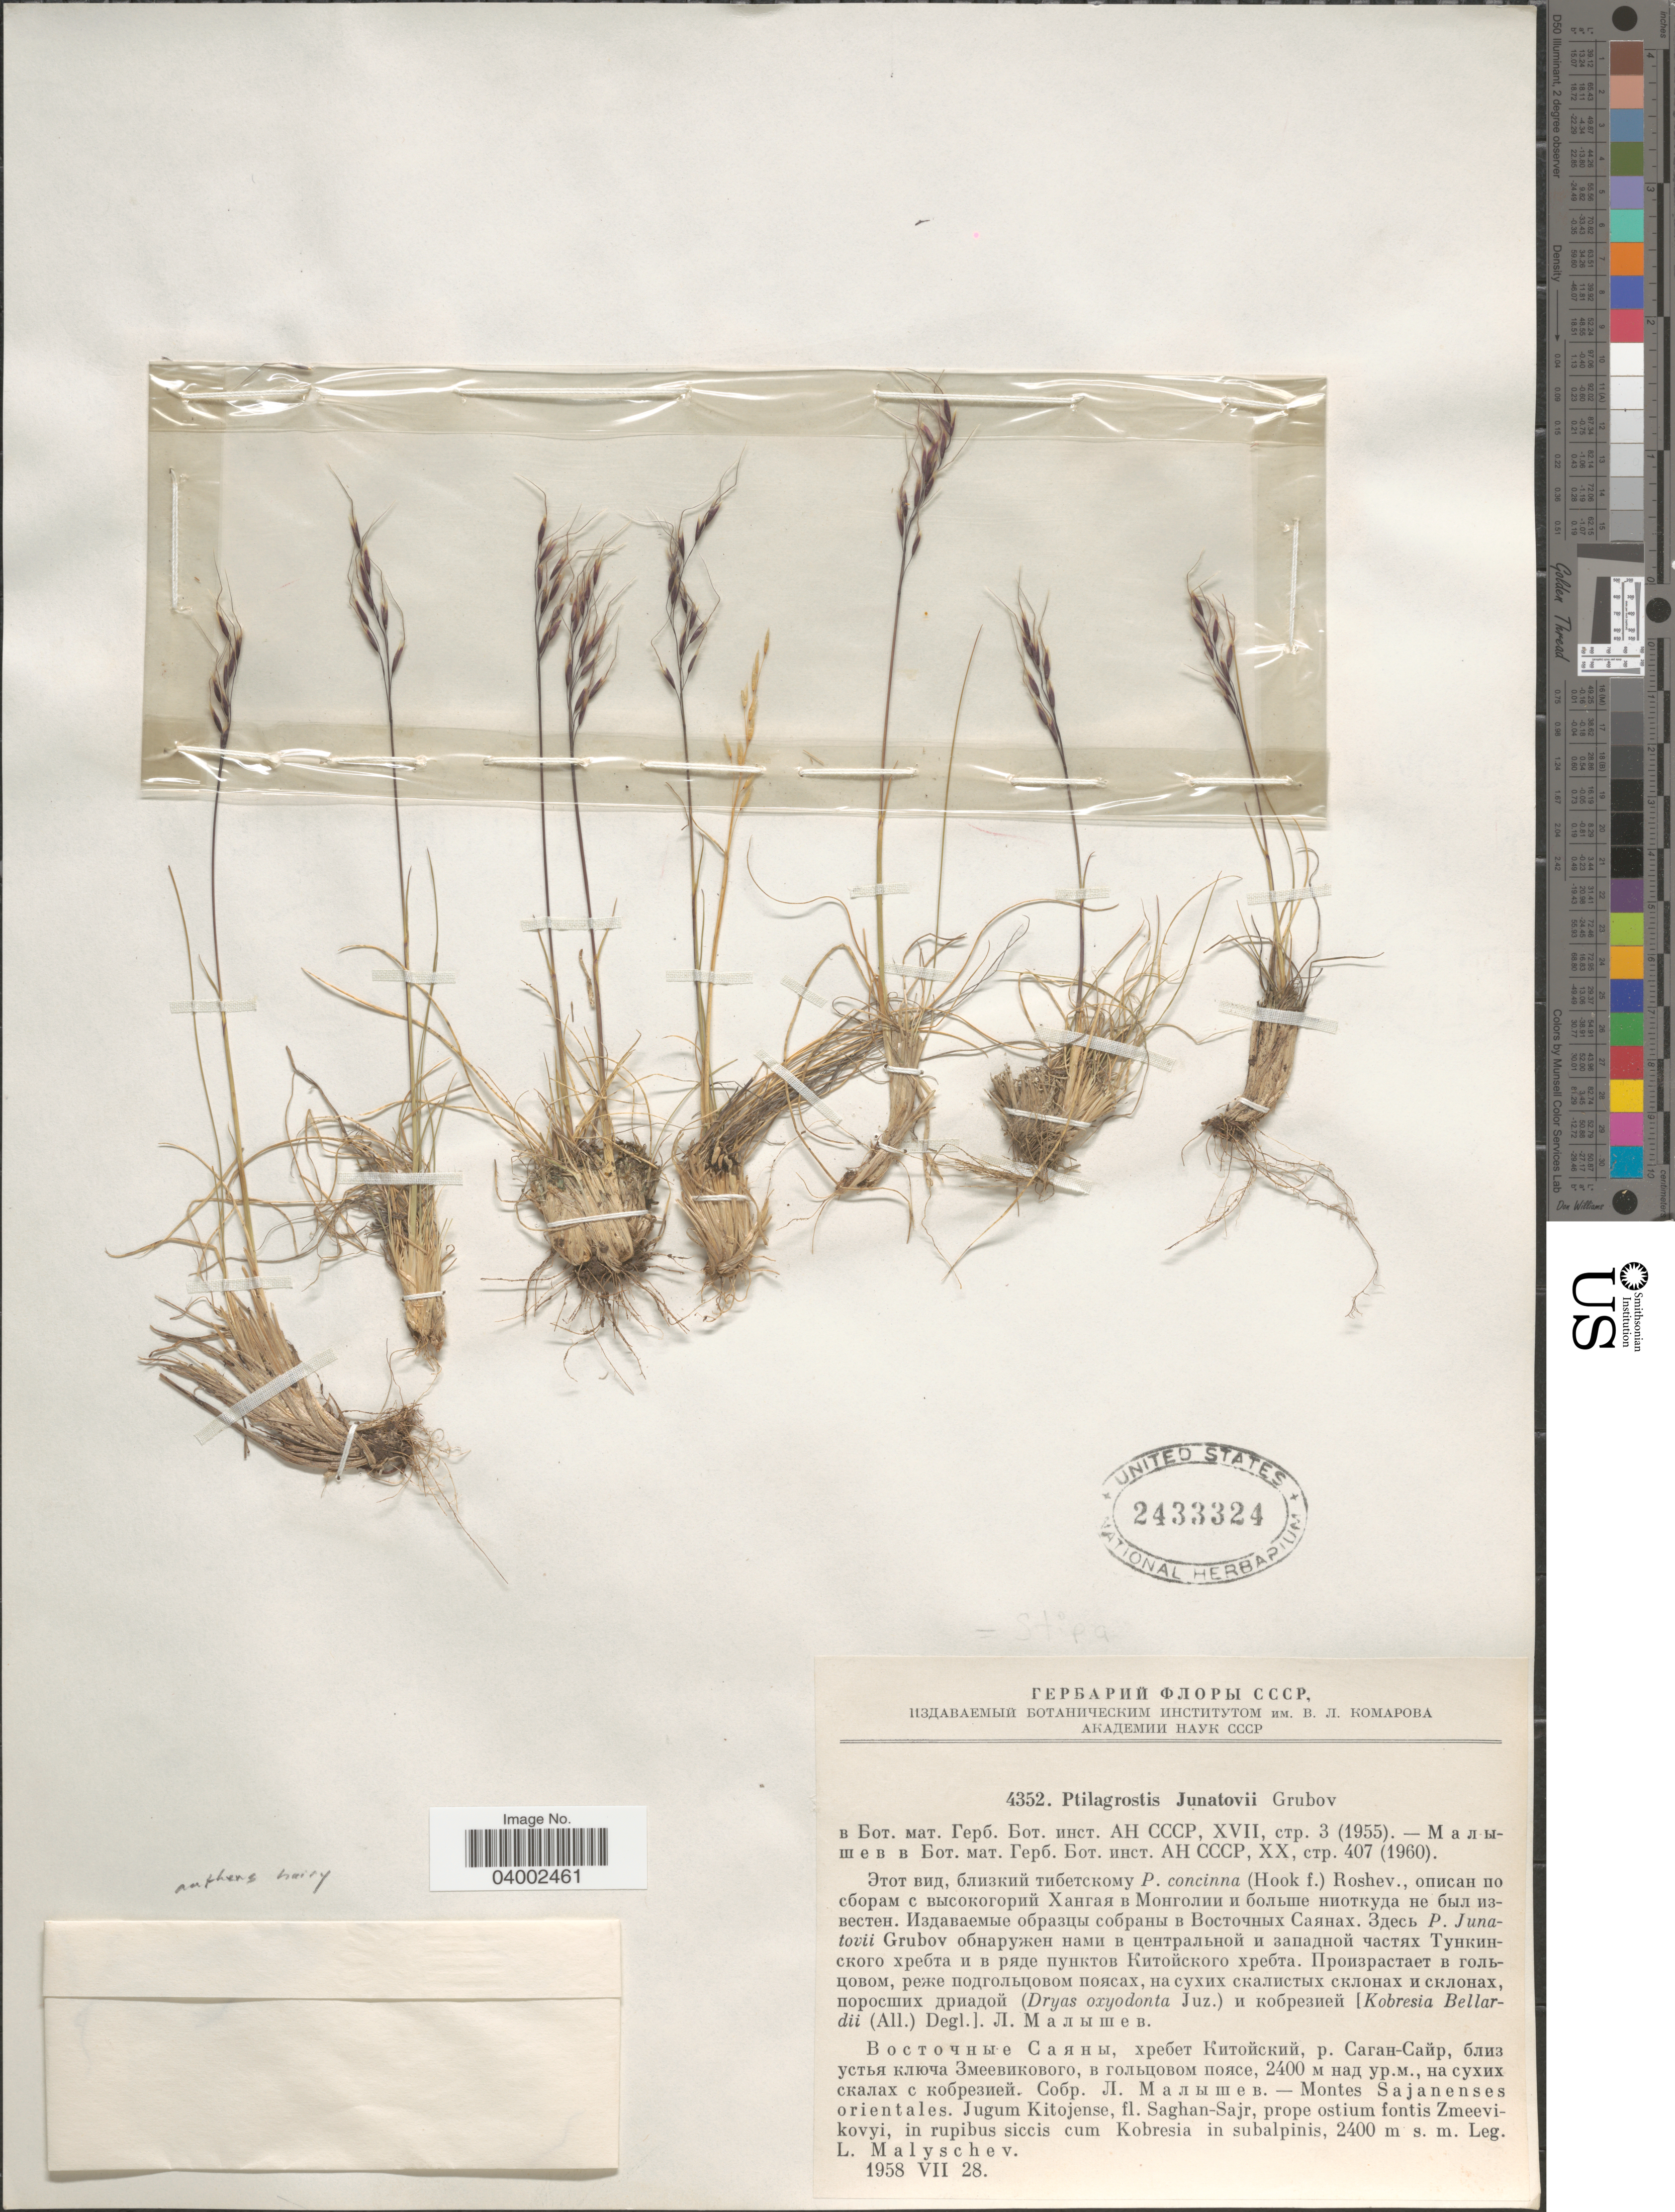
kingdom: Plantae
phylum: Tracheophyta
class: Liliopsida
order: Poales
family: Poaceae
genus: Ptilagrostis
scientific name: Ptilagrostis junatovii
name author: Grubov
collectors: L. Malyschev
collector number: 4352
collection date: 1958-07-28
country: Russian Federation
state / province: Buryatia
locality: Montes Sajanenses orientales. Jugum Kitojense, fl. Saghan-Sajr, prope ostium fontis Zmeevikovyi, in rupibus siccis cum Kobresia in subalpinis.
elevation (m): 2400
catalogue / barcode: US 2433324